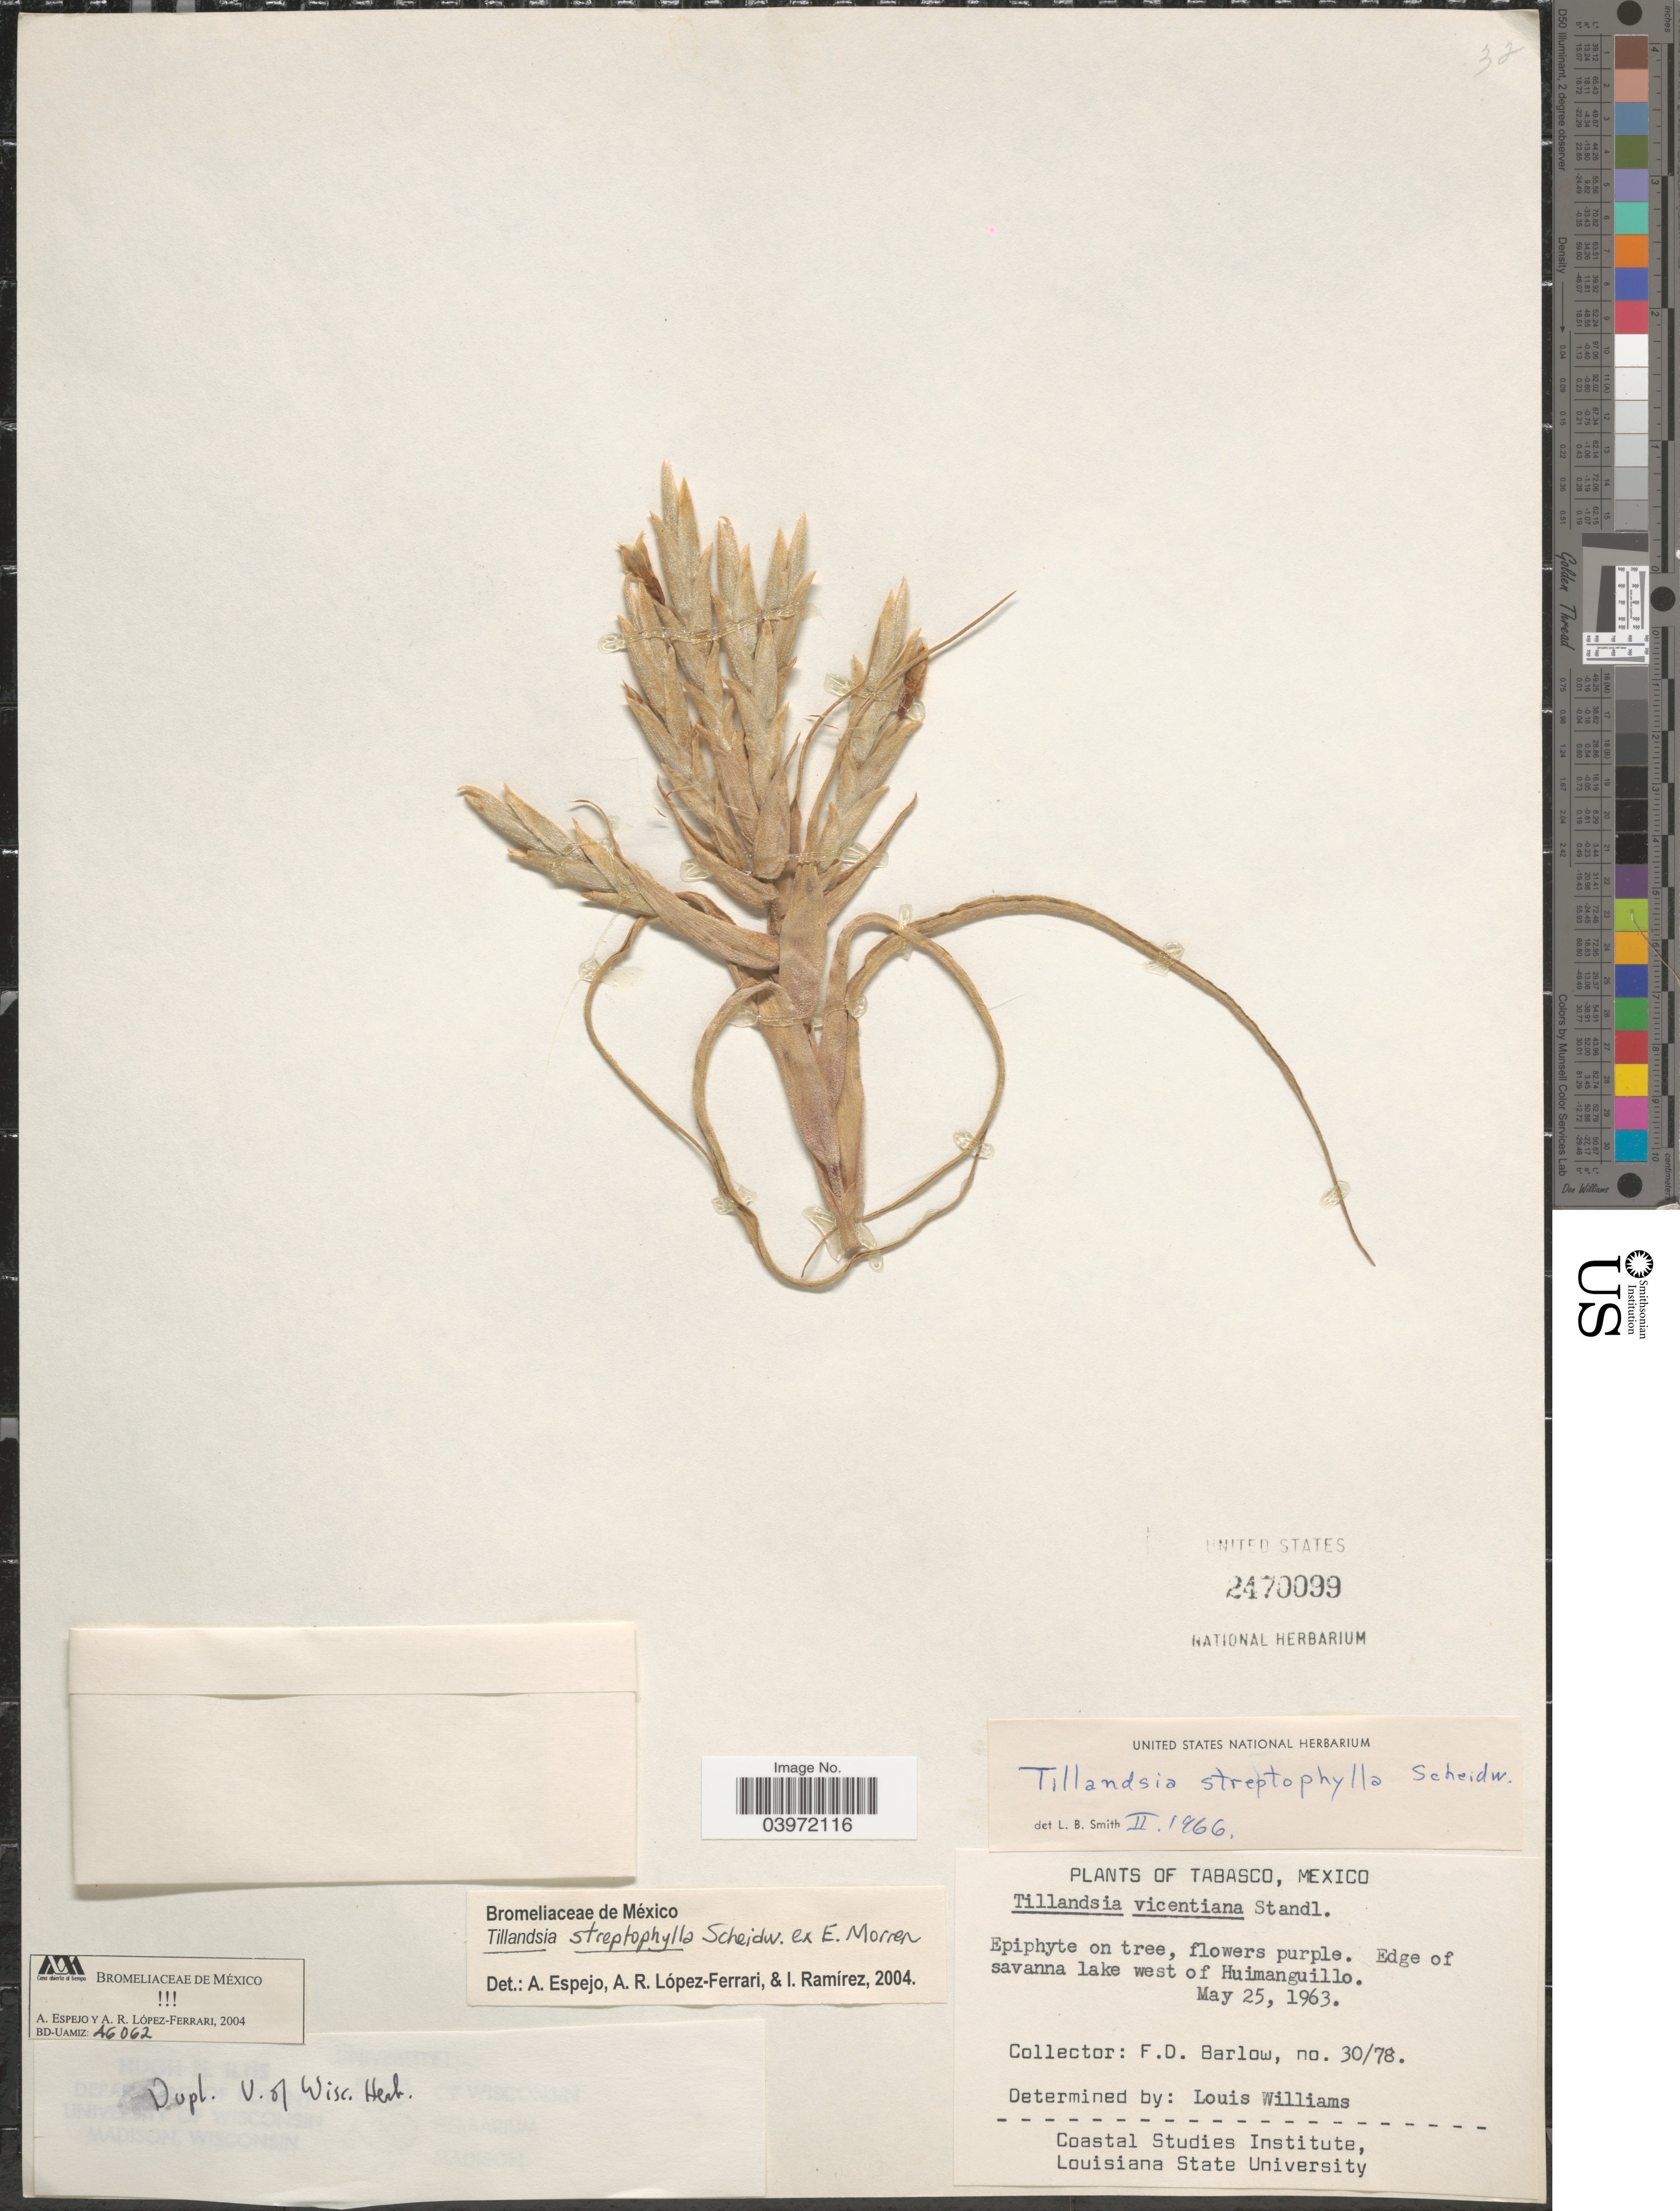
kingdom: Plantae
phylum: Tracheophyta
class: Liliopsida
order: Poales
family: Bromeliaceae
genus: Tillandsia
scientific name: Tillandsia streptophylla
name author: Scheidw. ex C. Morren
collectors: F. D. Barlow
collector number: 30/78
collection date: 1963-05-25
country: Mexico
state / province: Tabasco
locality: Edge of savanna lake west of Huimanguillo.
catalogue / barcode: US 2470099